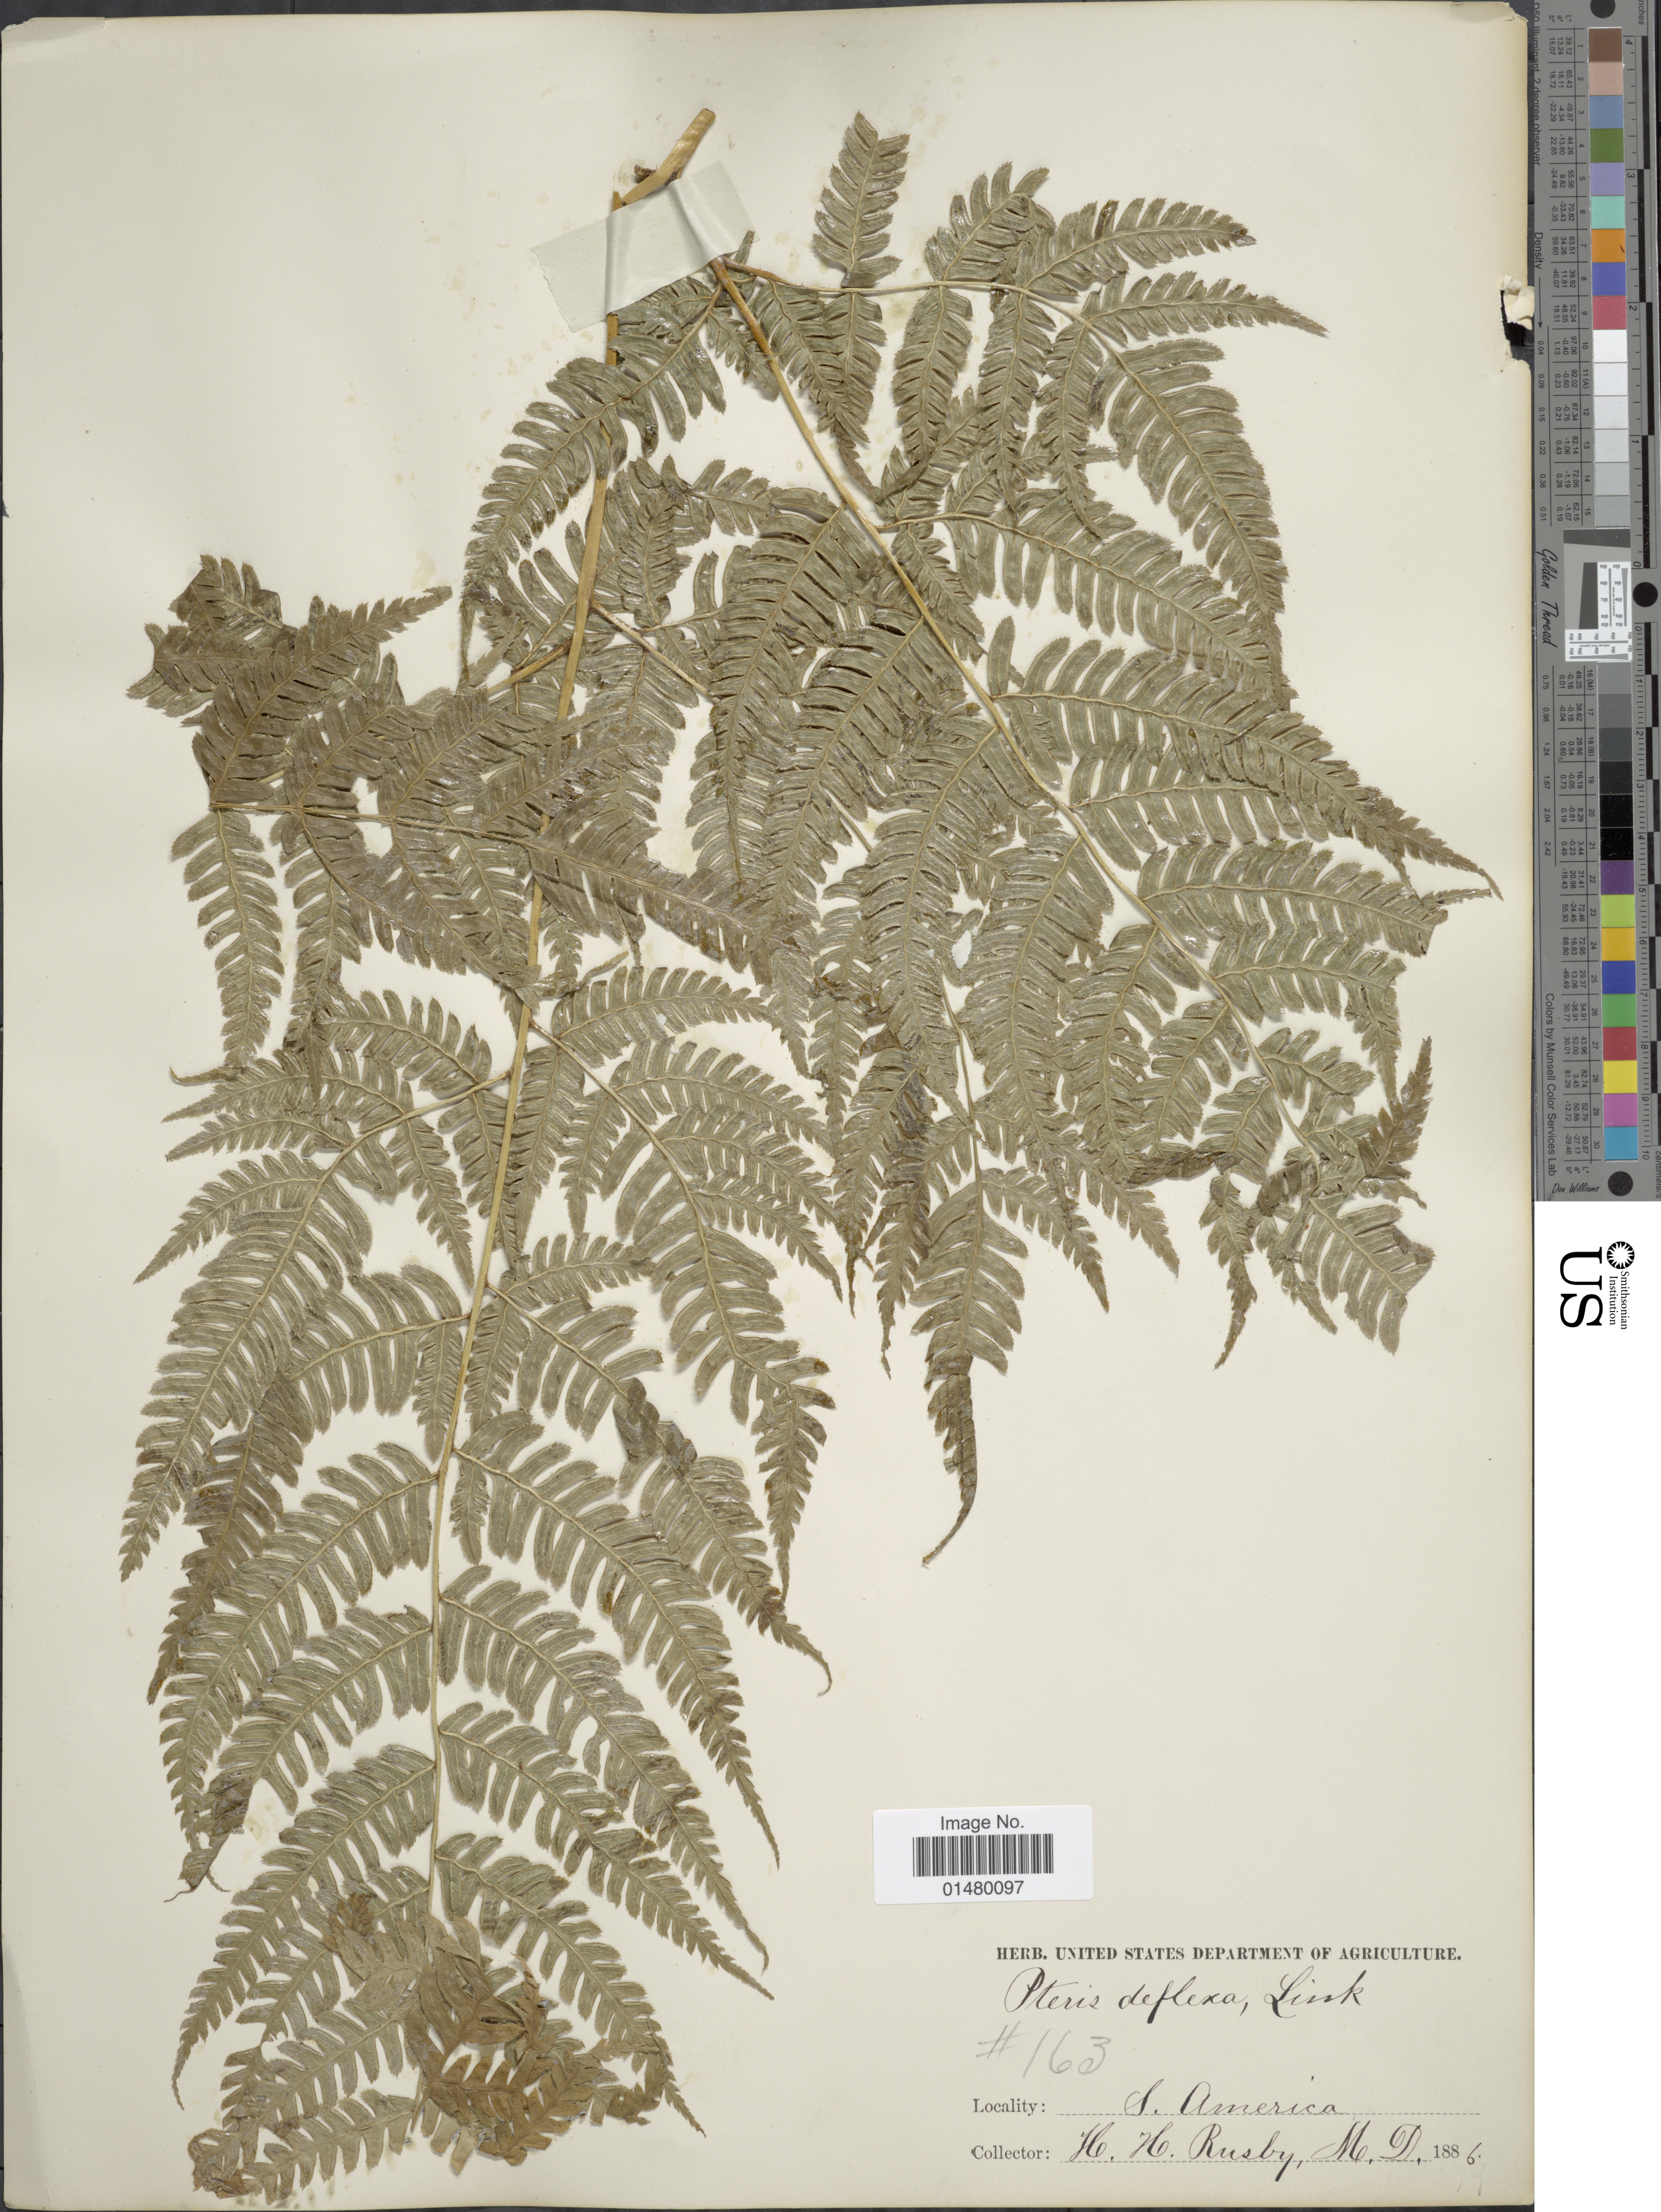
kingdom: Plantae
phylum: Tracheophyta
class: Polypodiopsida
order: Polypodiales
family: Pteridaceae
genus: Pteris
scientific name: Pteris sp.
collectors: H. H. Rusby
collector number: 163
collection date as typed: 1886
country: Bolivia